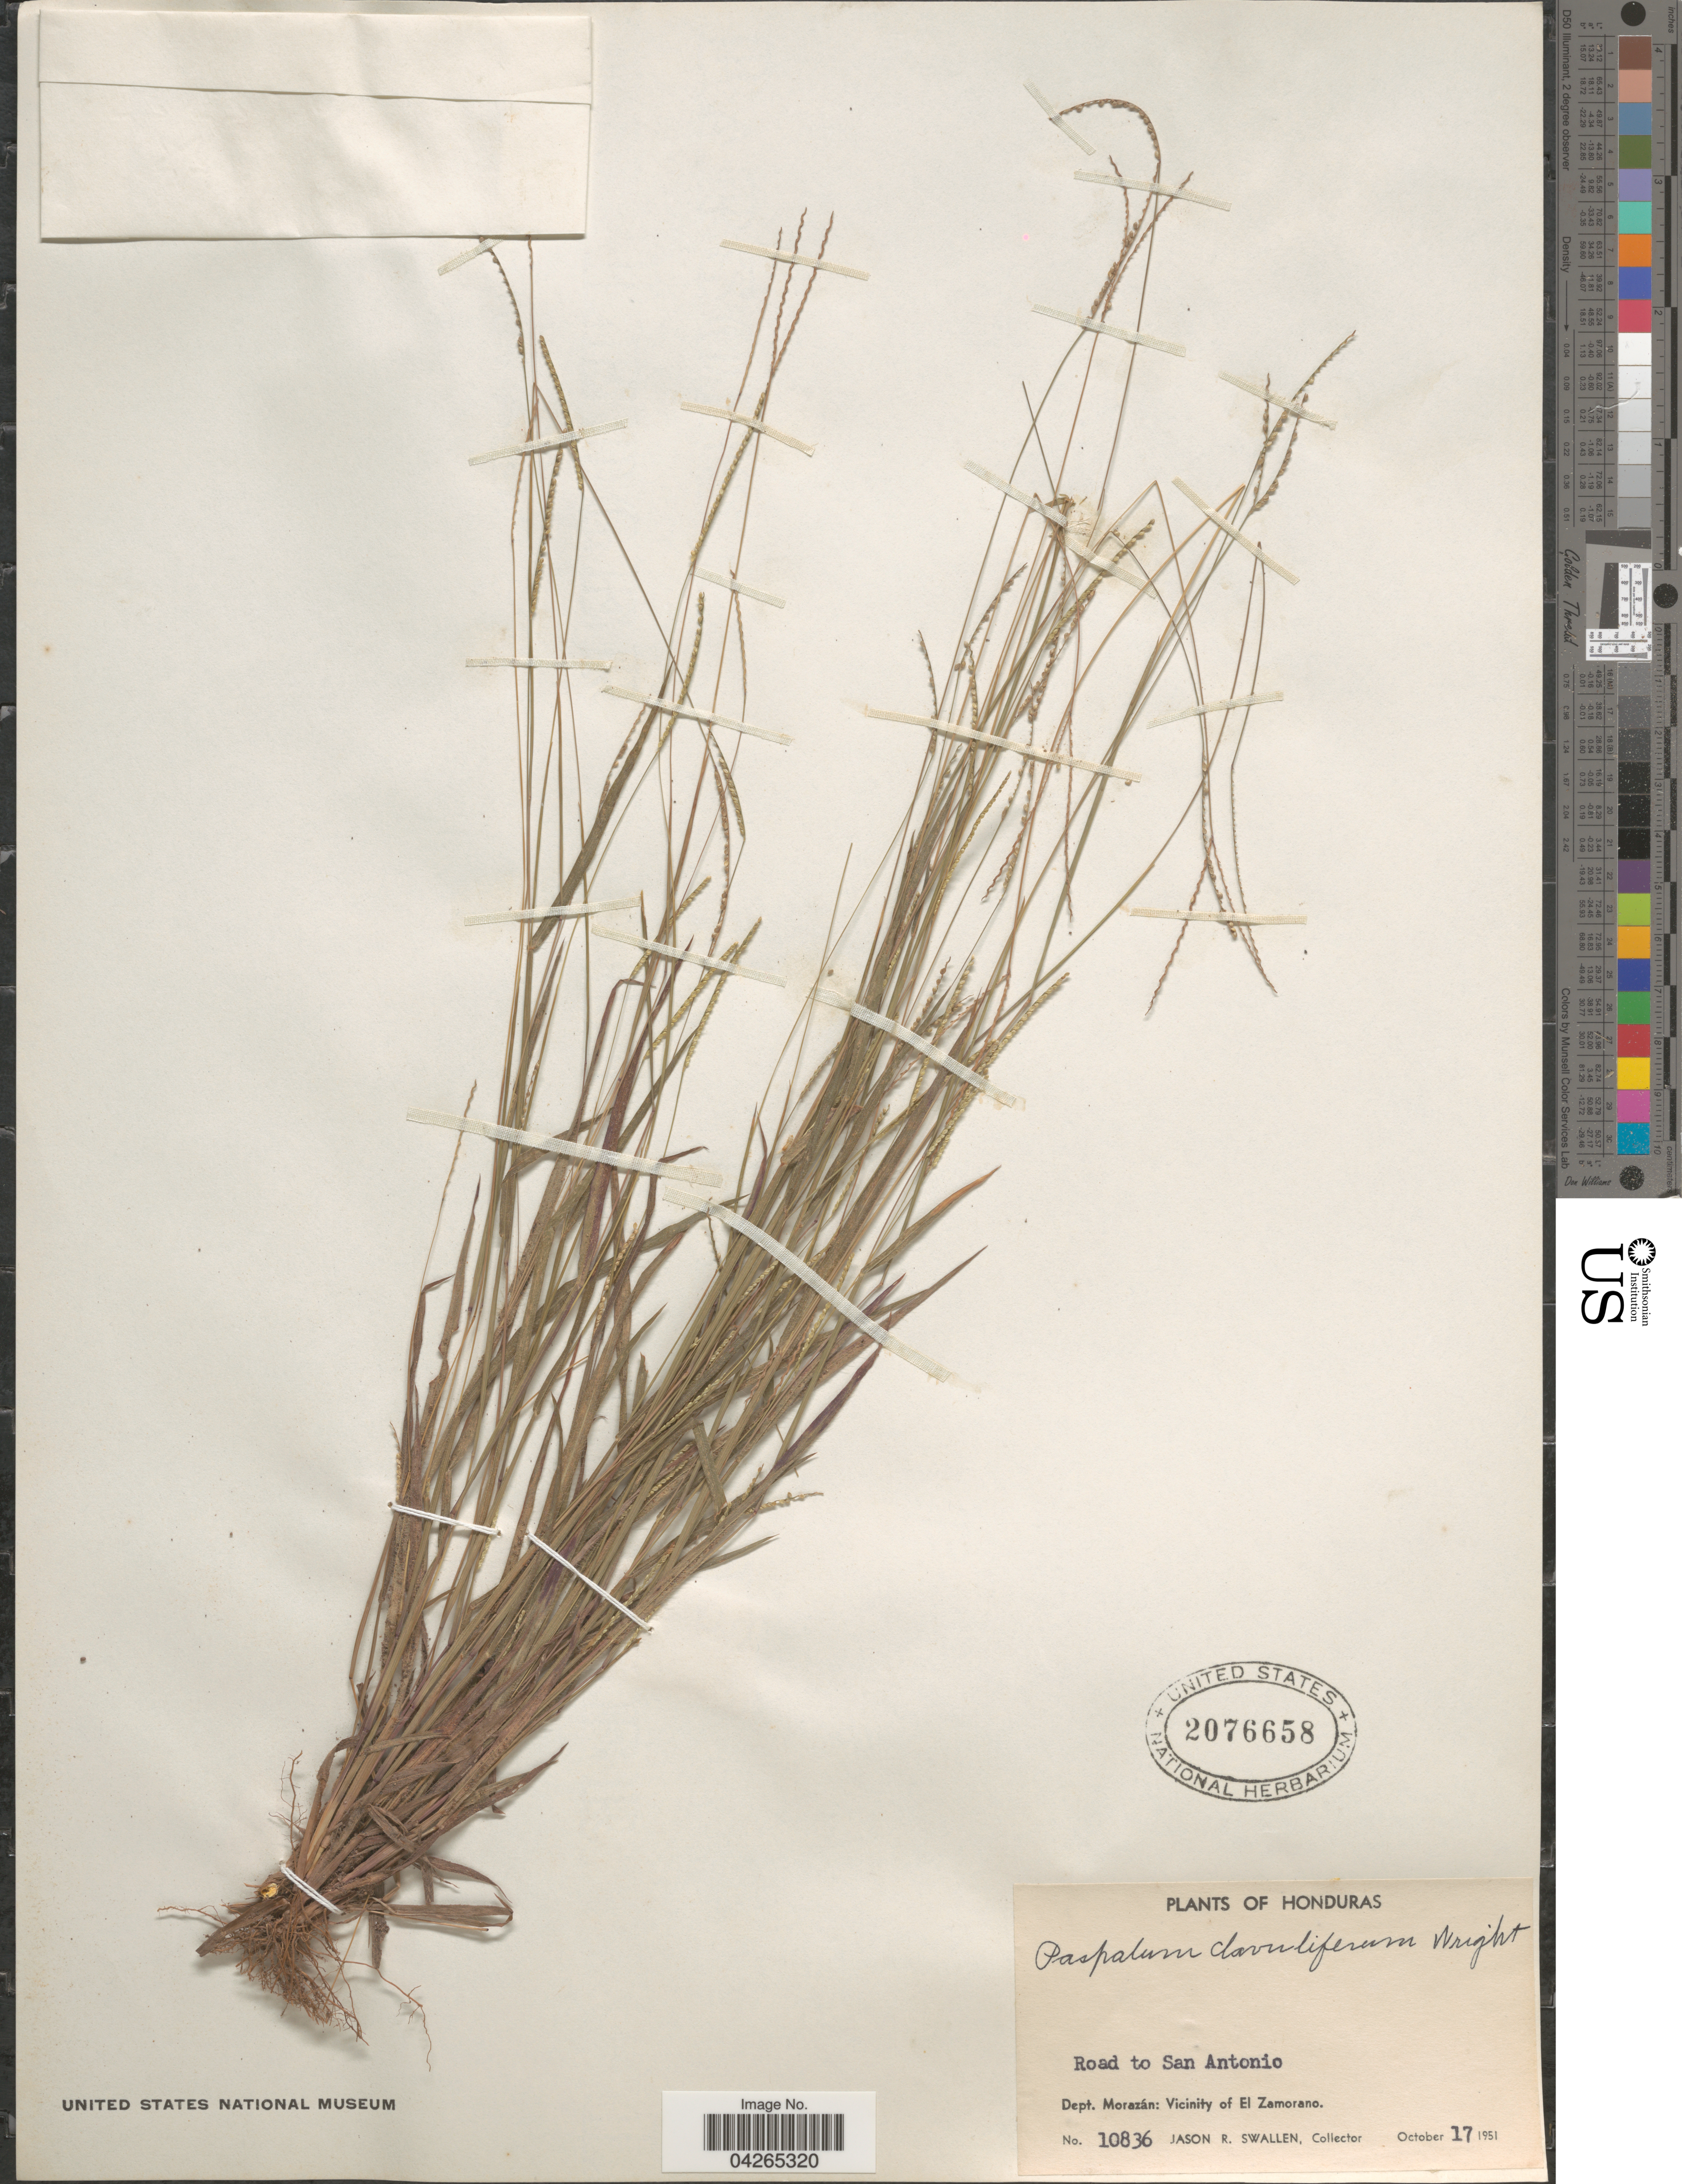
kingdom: Plantae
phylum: Tracheophyta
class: Liliopsida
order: Poales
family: Poaceae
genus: Paspalum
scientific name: Paspalum claviliferum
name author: C. Wright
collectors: J. R. Swallen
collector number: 10836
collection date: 1951-10-17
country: Honduras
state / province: Fco. Morazán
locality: Road to San Antonio. Dept. Morazán: Vicinity of El Zamorano.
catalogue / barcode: US 2076658